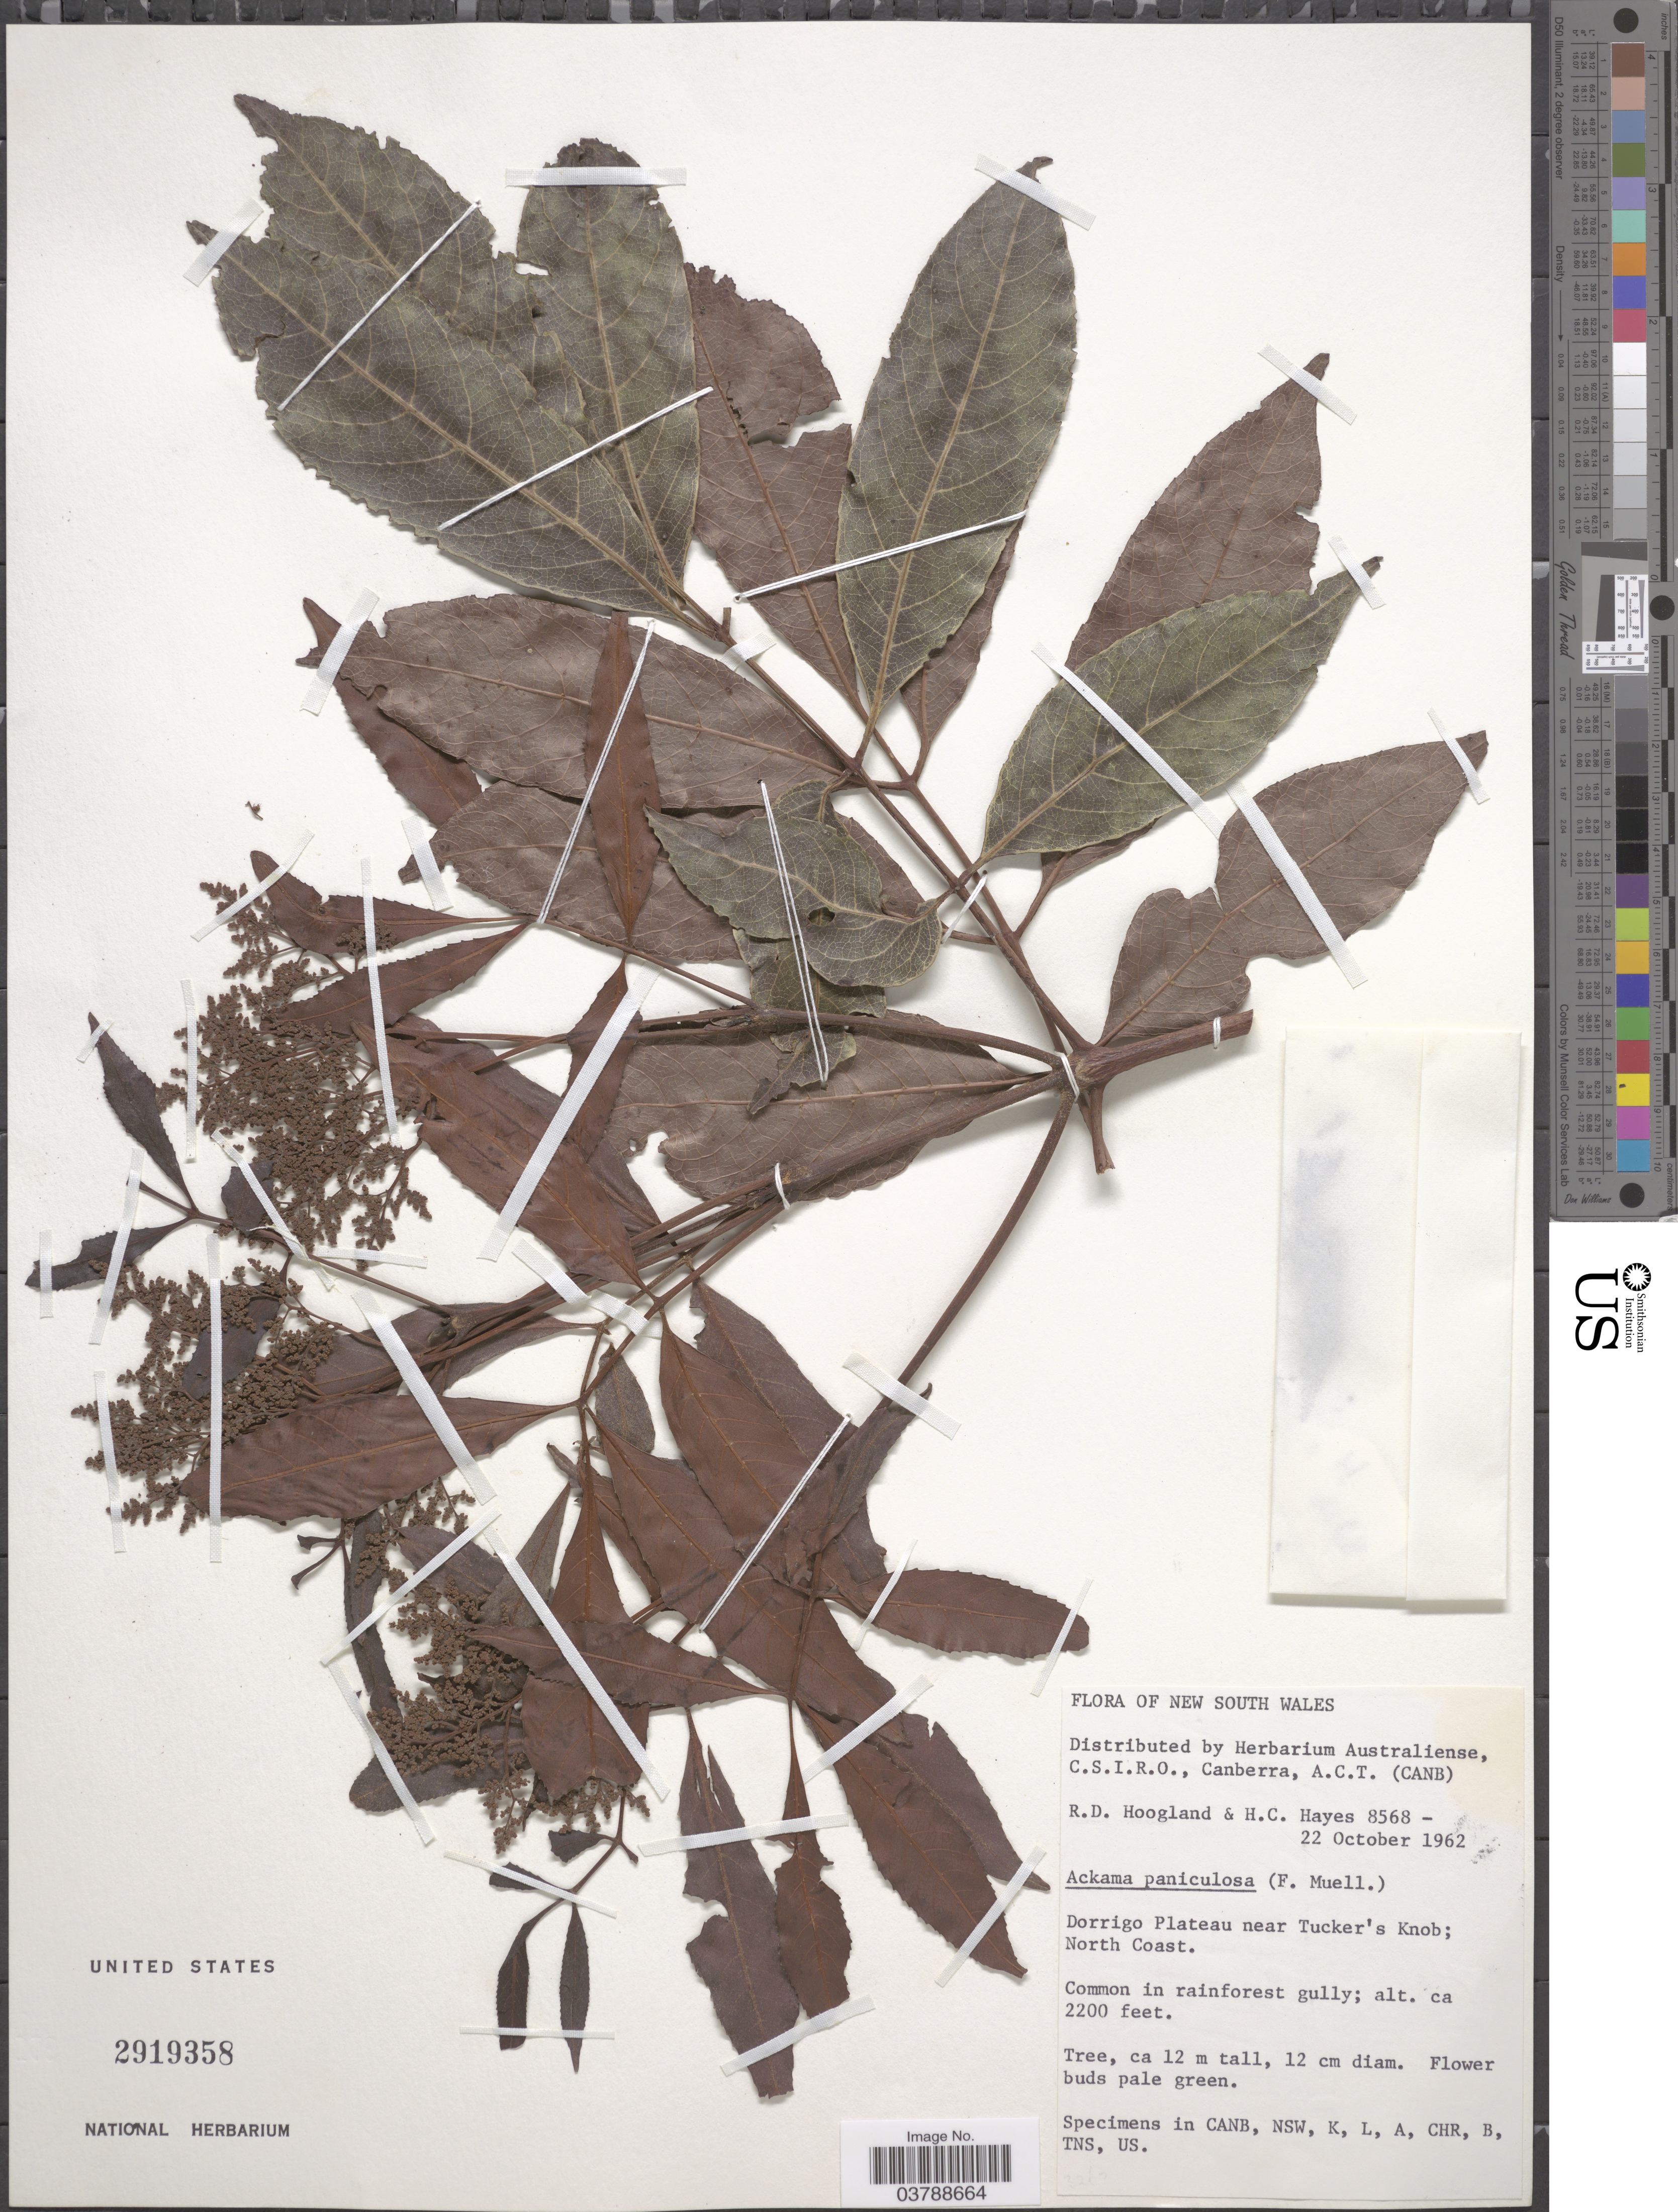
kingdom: Plantae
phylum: Tracheophyta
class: Magnoliopsida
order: Oxalidales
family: Cunoniaceae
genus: Caldcluvia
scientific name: Caldcluvia paniculosa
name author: Hoogland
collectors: R. D. Hoogland & H. C. Hayes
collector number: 8568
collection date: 1962-10-22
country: Australia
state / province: New South Wales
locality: Dorrigo Plateau near Tucker's Knob; North Coast.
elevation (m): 671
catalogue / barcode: US 2919358